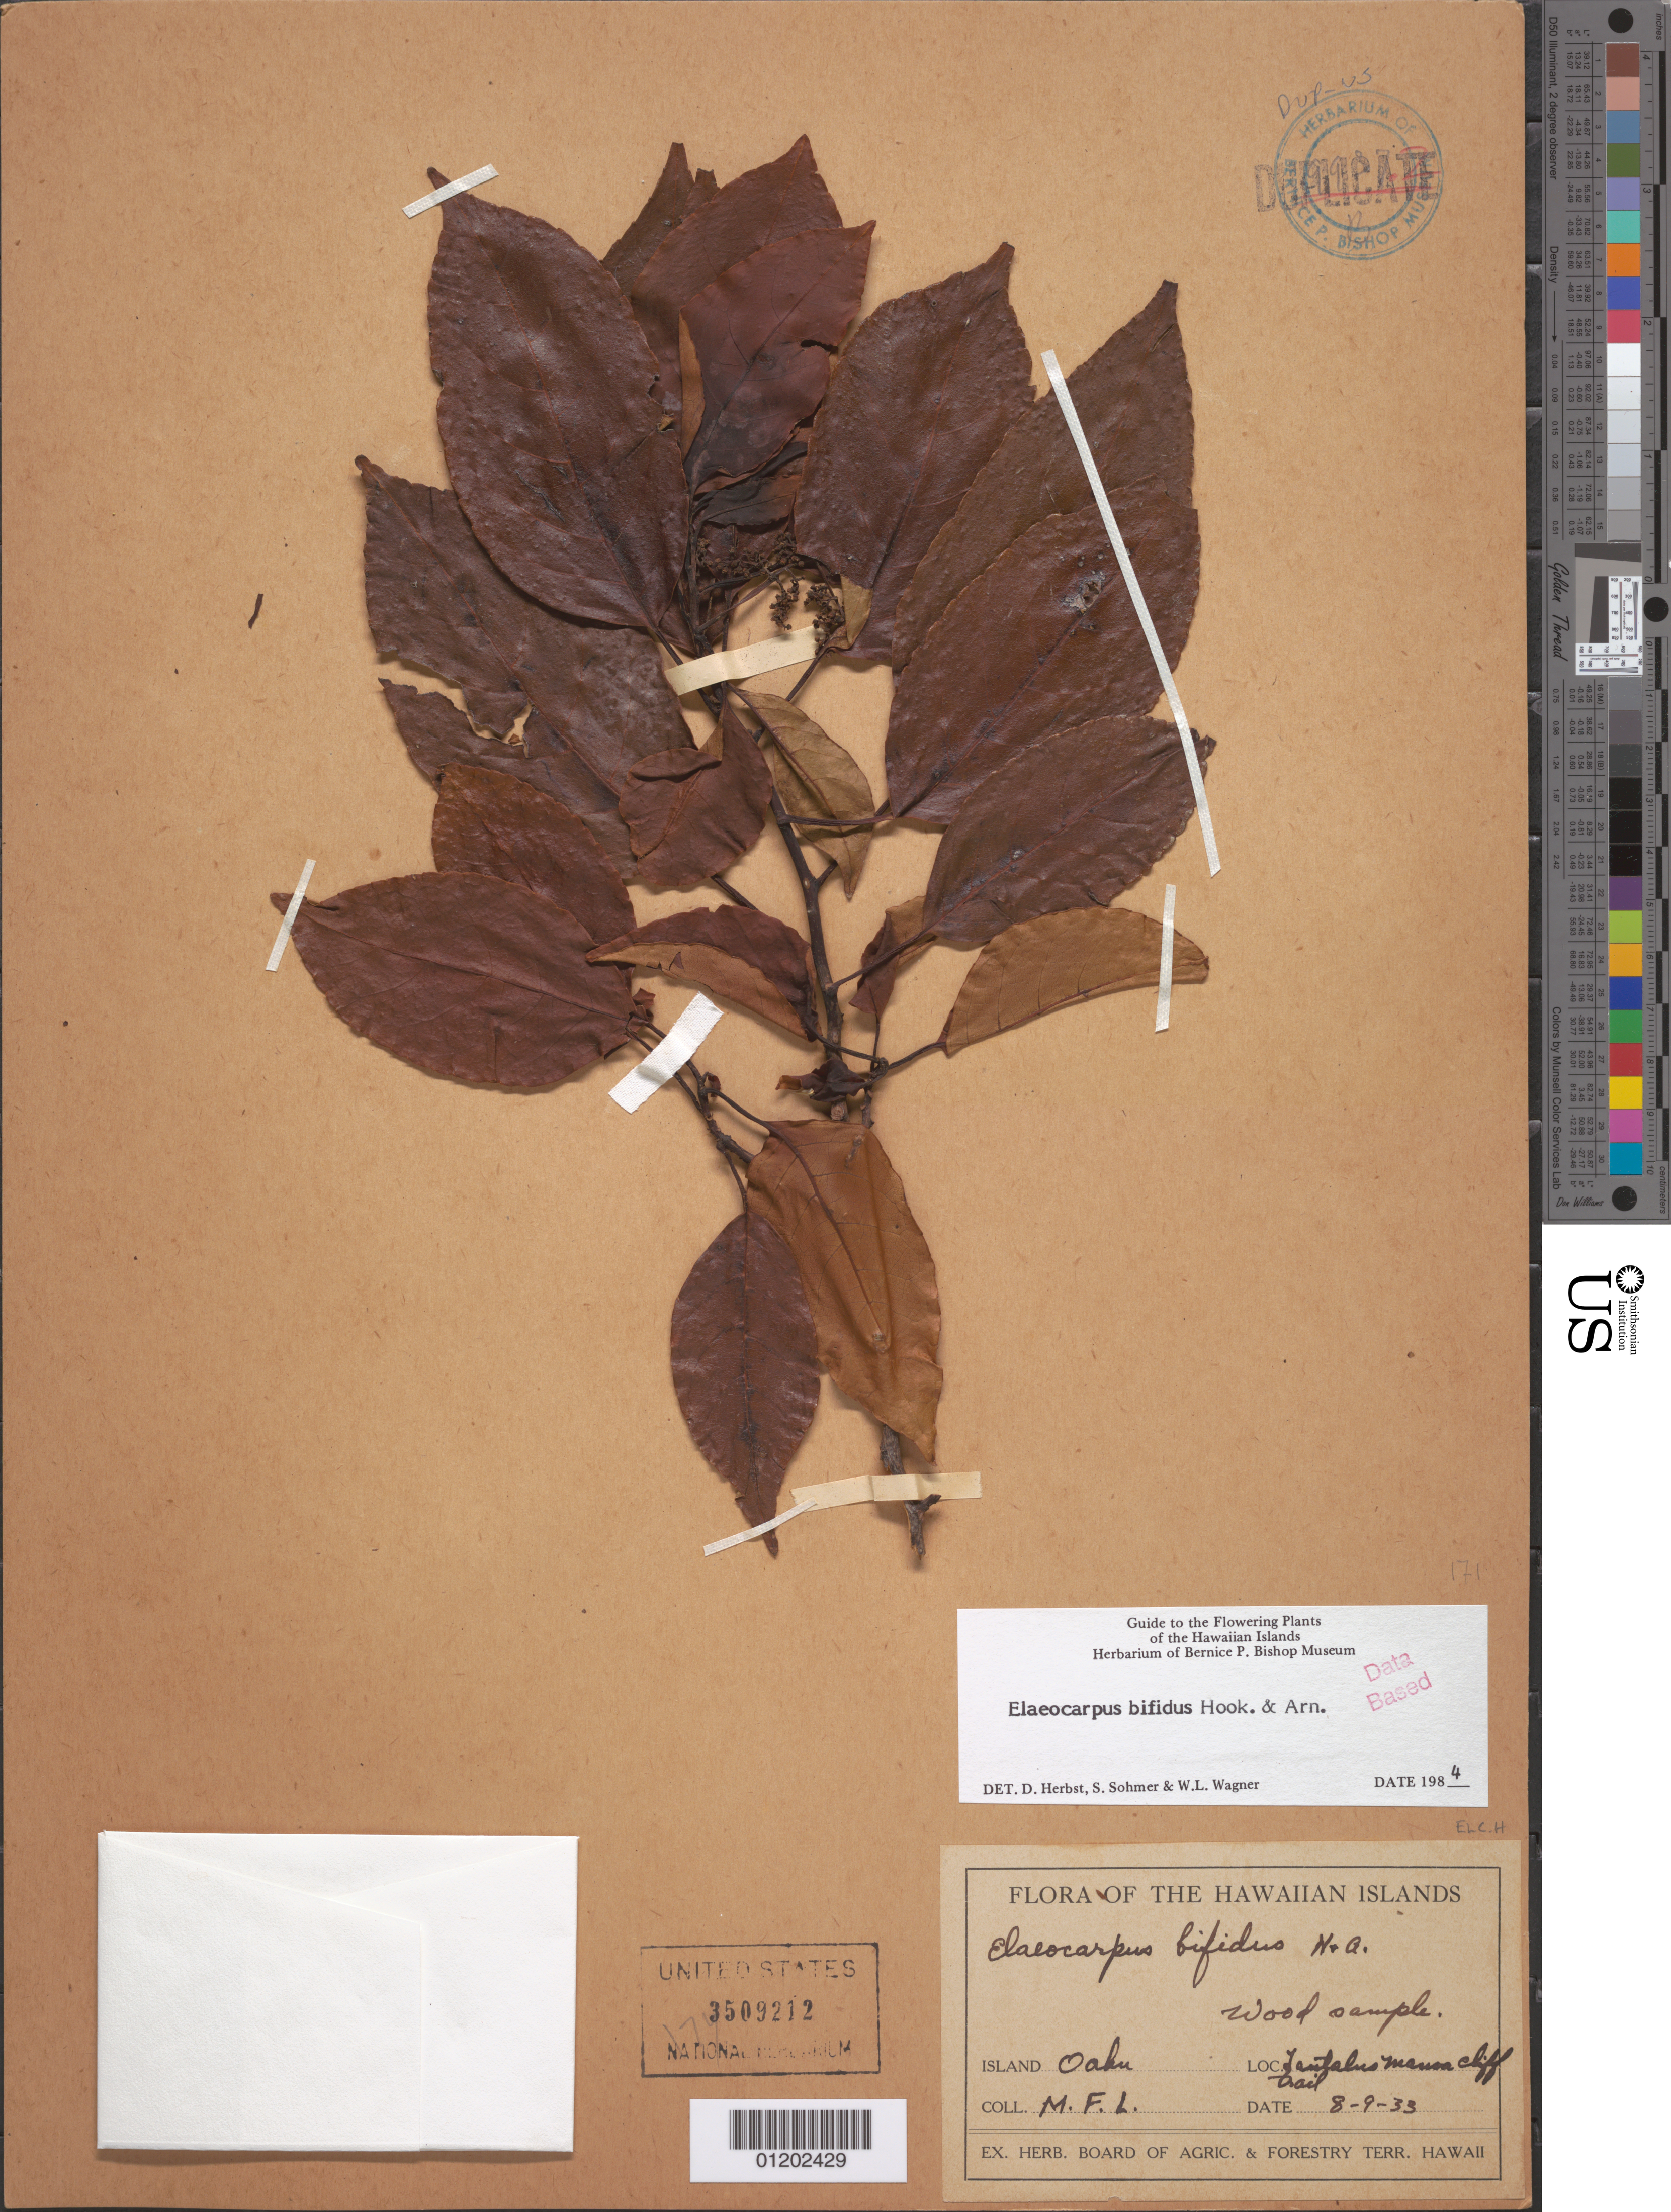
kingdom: Plantae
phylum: Tracheophyta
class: Magnoliopsida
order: Oxalidales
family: Elaeocarpaceae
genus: Elaeocarpus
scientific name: Elaeocarpus bifidus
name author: Hook. & Arn.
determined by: Herbst, D. R.; Sohmer, S. H.; Wagner, W. L.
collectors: M.F.L.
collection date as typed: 8-9-33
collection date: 1933-08-09 or 1933-09-08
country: United States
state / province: Hawaii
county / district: Honolulu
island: Oahu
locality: Tantalus, Manoa Cliff Trail.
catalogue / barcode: US 3509212